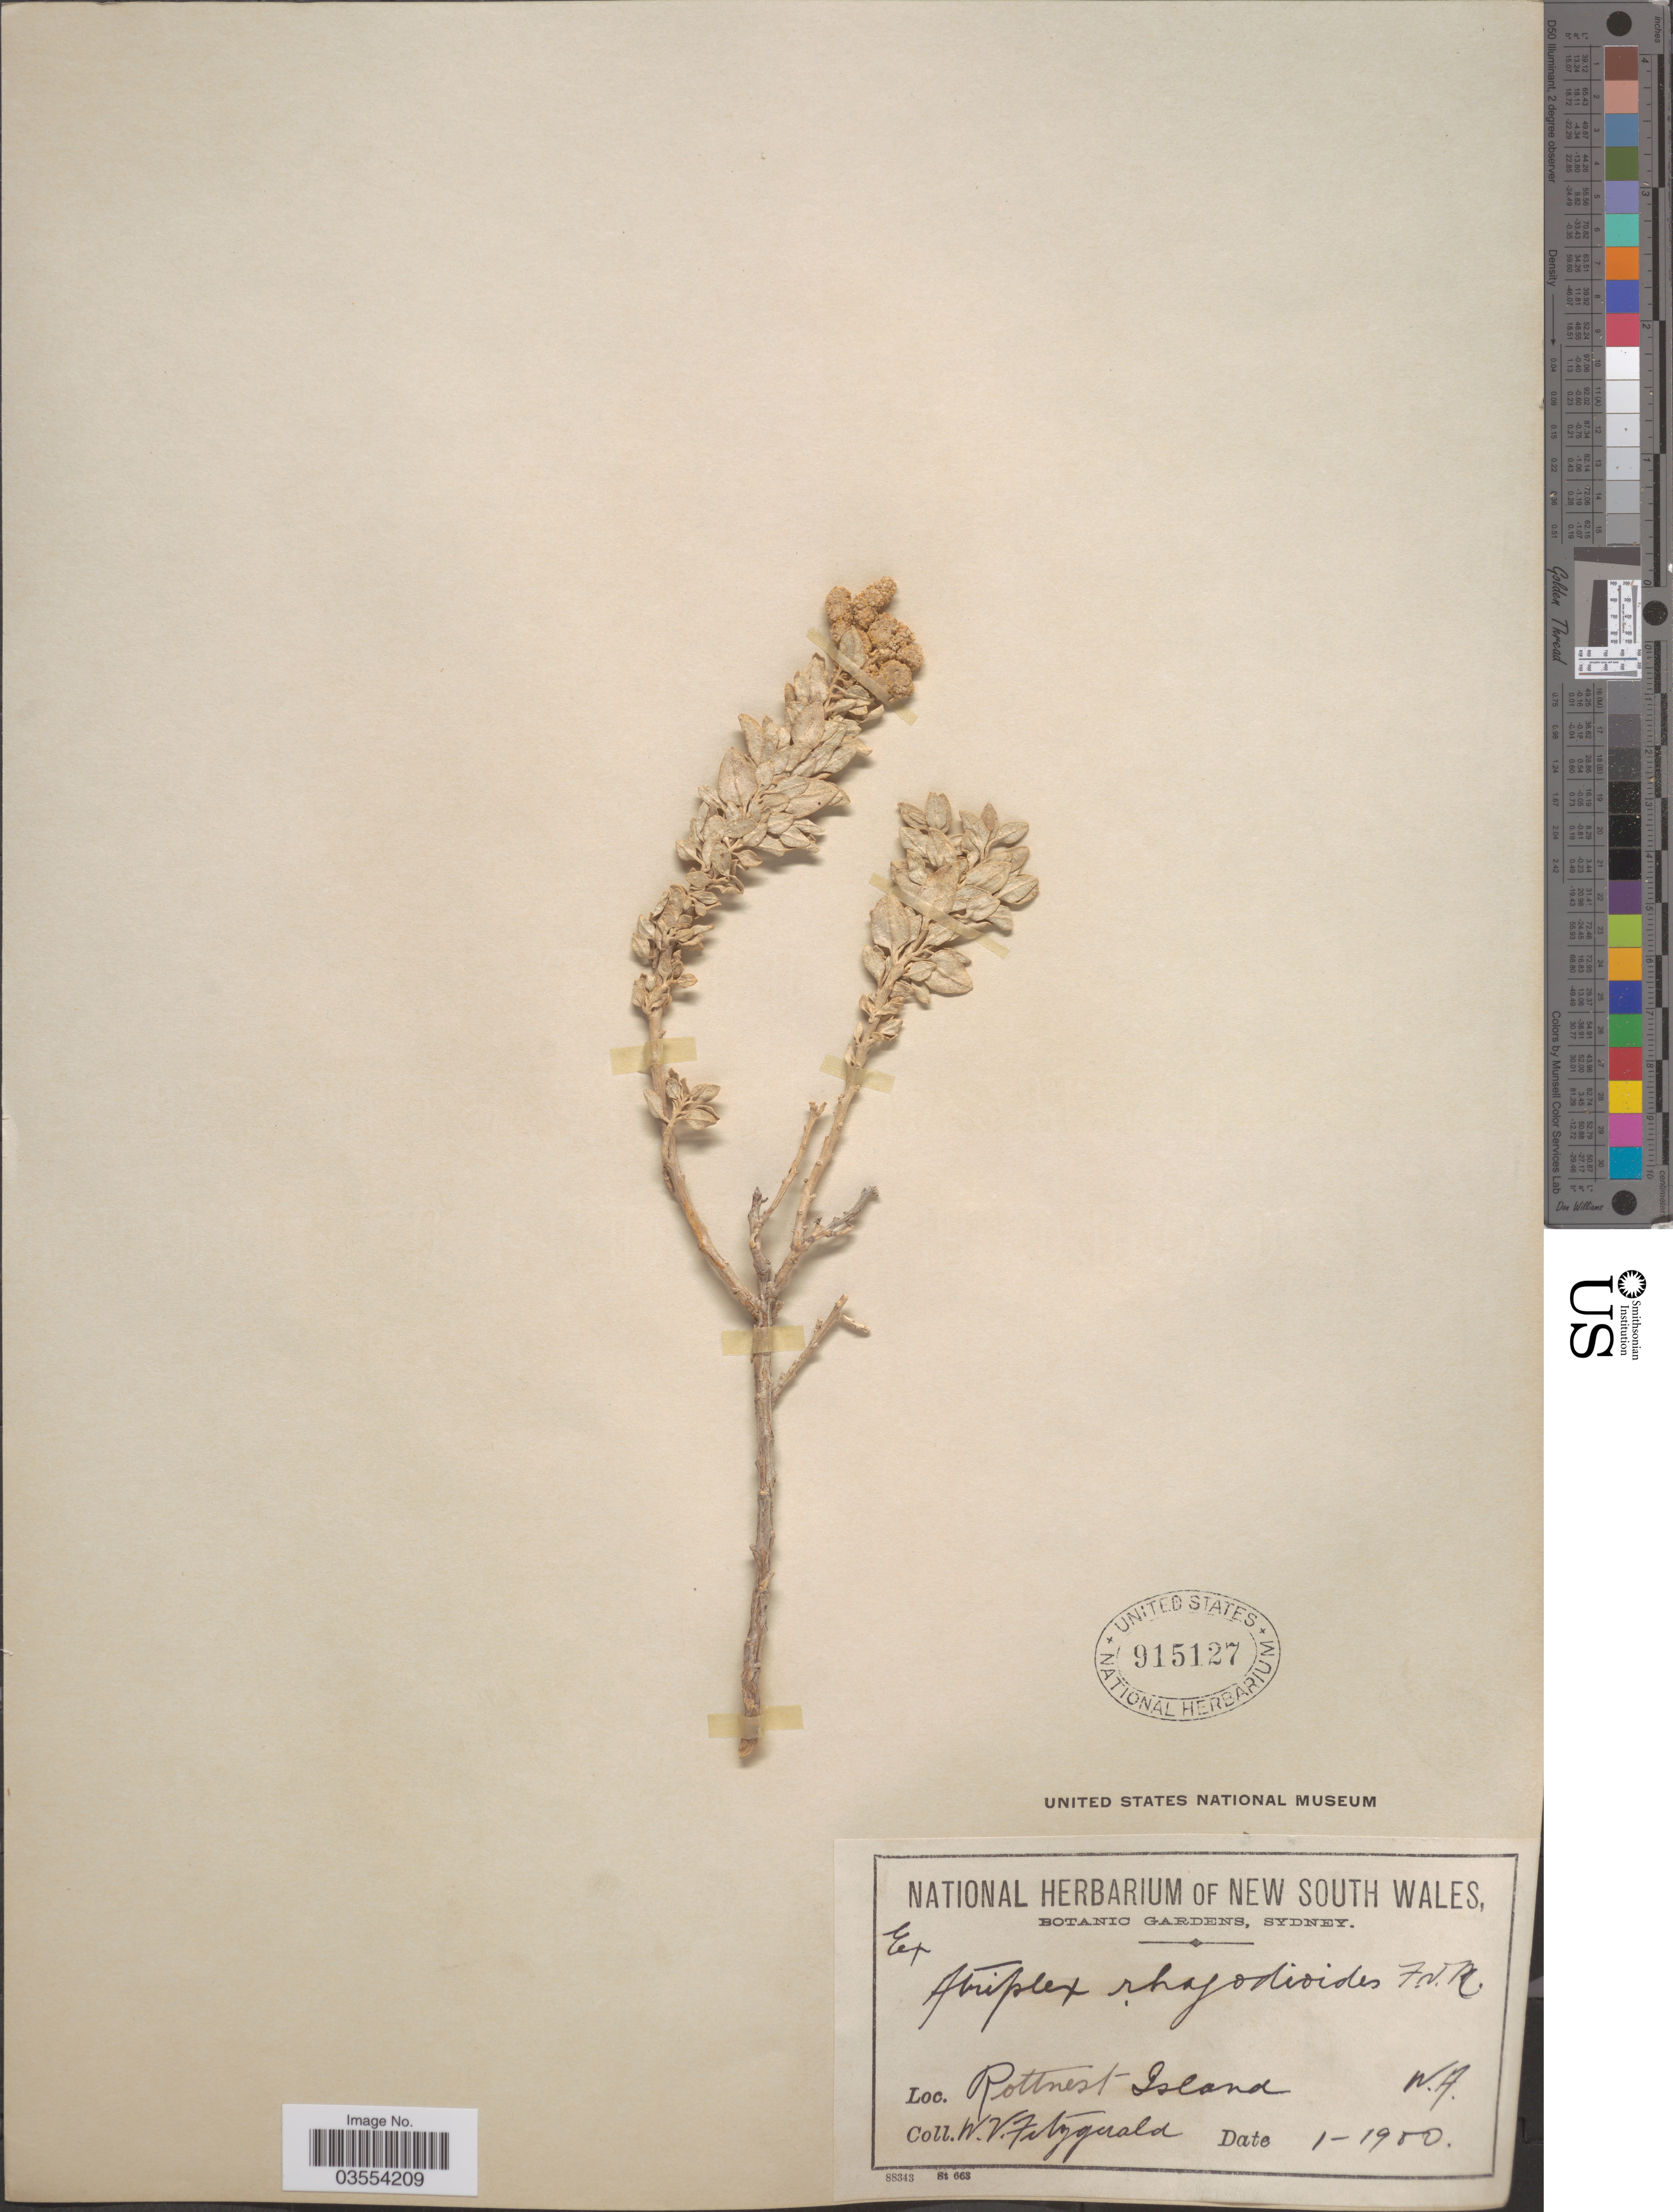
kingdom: Plantae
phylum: Tracheophyta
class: Magnoliopsida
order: Caryophyllales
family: Amaranthaceae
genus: Atriplex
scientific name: Atriplex cinerea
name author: Poir.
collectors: W. Fitzgerald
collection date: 1900-01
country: Australia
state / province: Western Australia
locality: Rottnest Island.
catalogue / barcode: US 915127